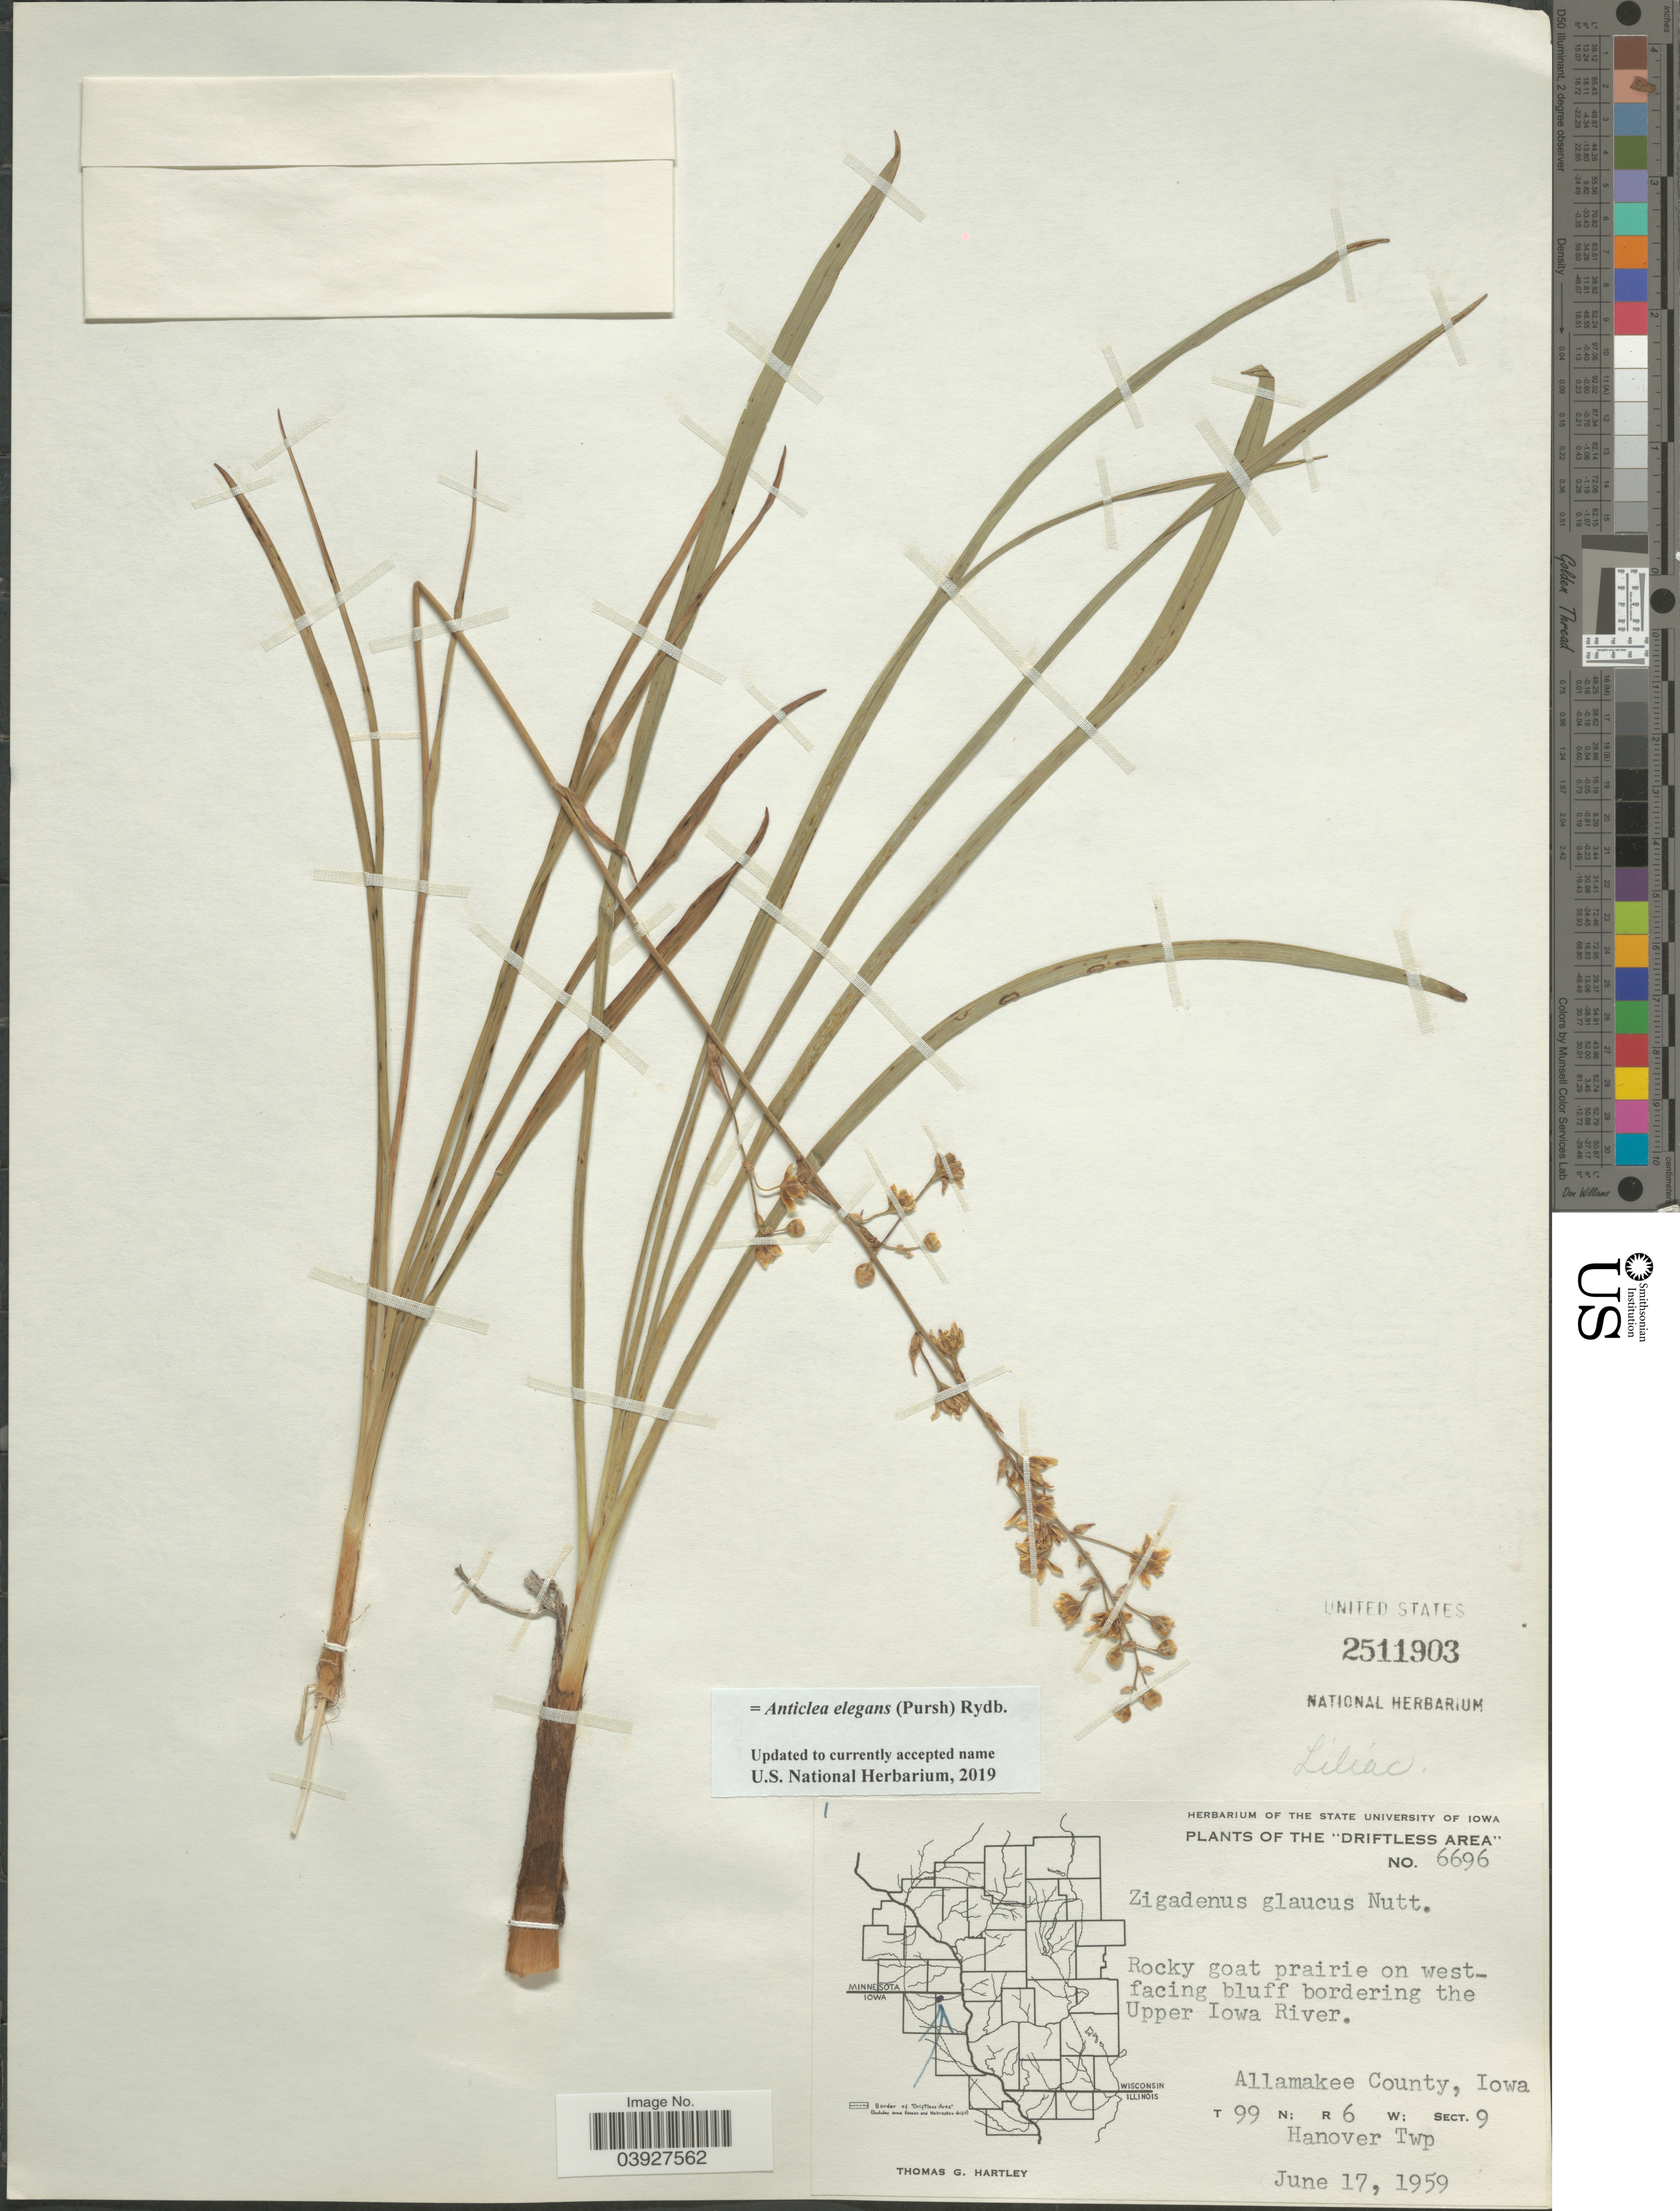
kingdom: Plantae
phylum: Tracheophyta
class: Liliopsida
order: Liliales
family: Melanthiaceae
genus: Anticlea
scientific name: Anticlea elegans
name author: (Pursh) Rydb.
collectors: T. G. Hartley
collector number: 6696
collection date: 1959-06-17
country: United States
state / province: Iowa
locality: Driftless Area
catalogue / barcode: US 2511903